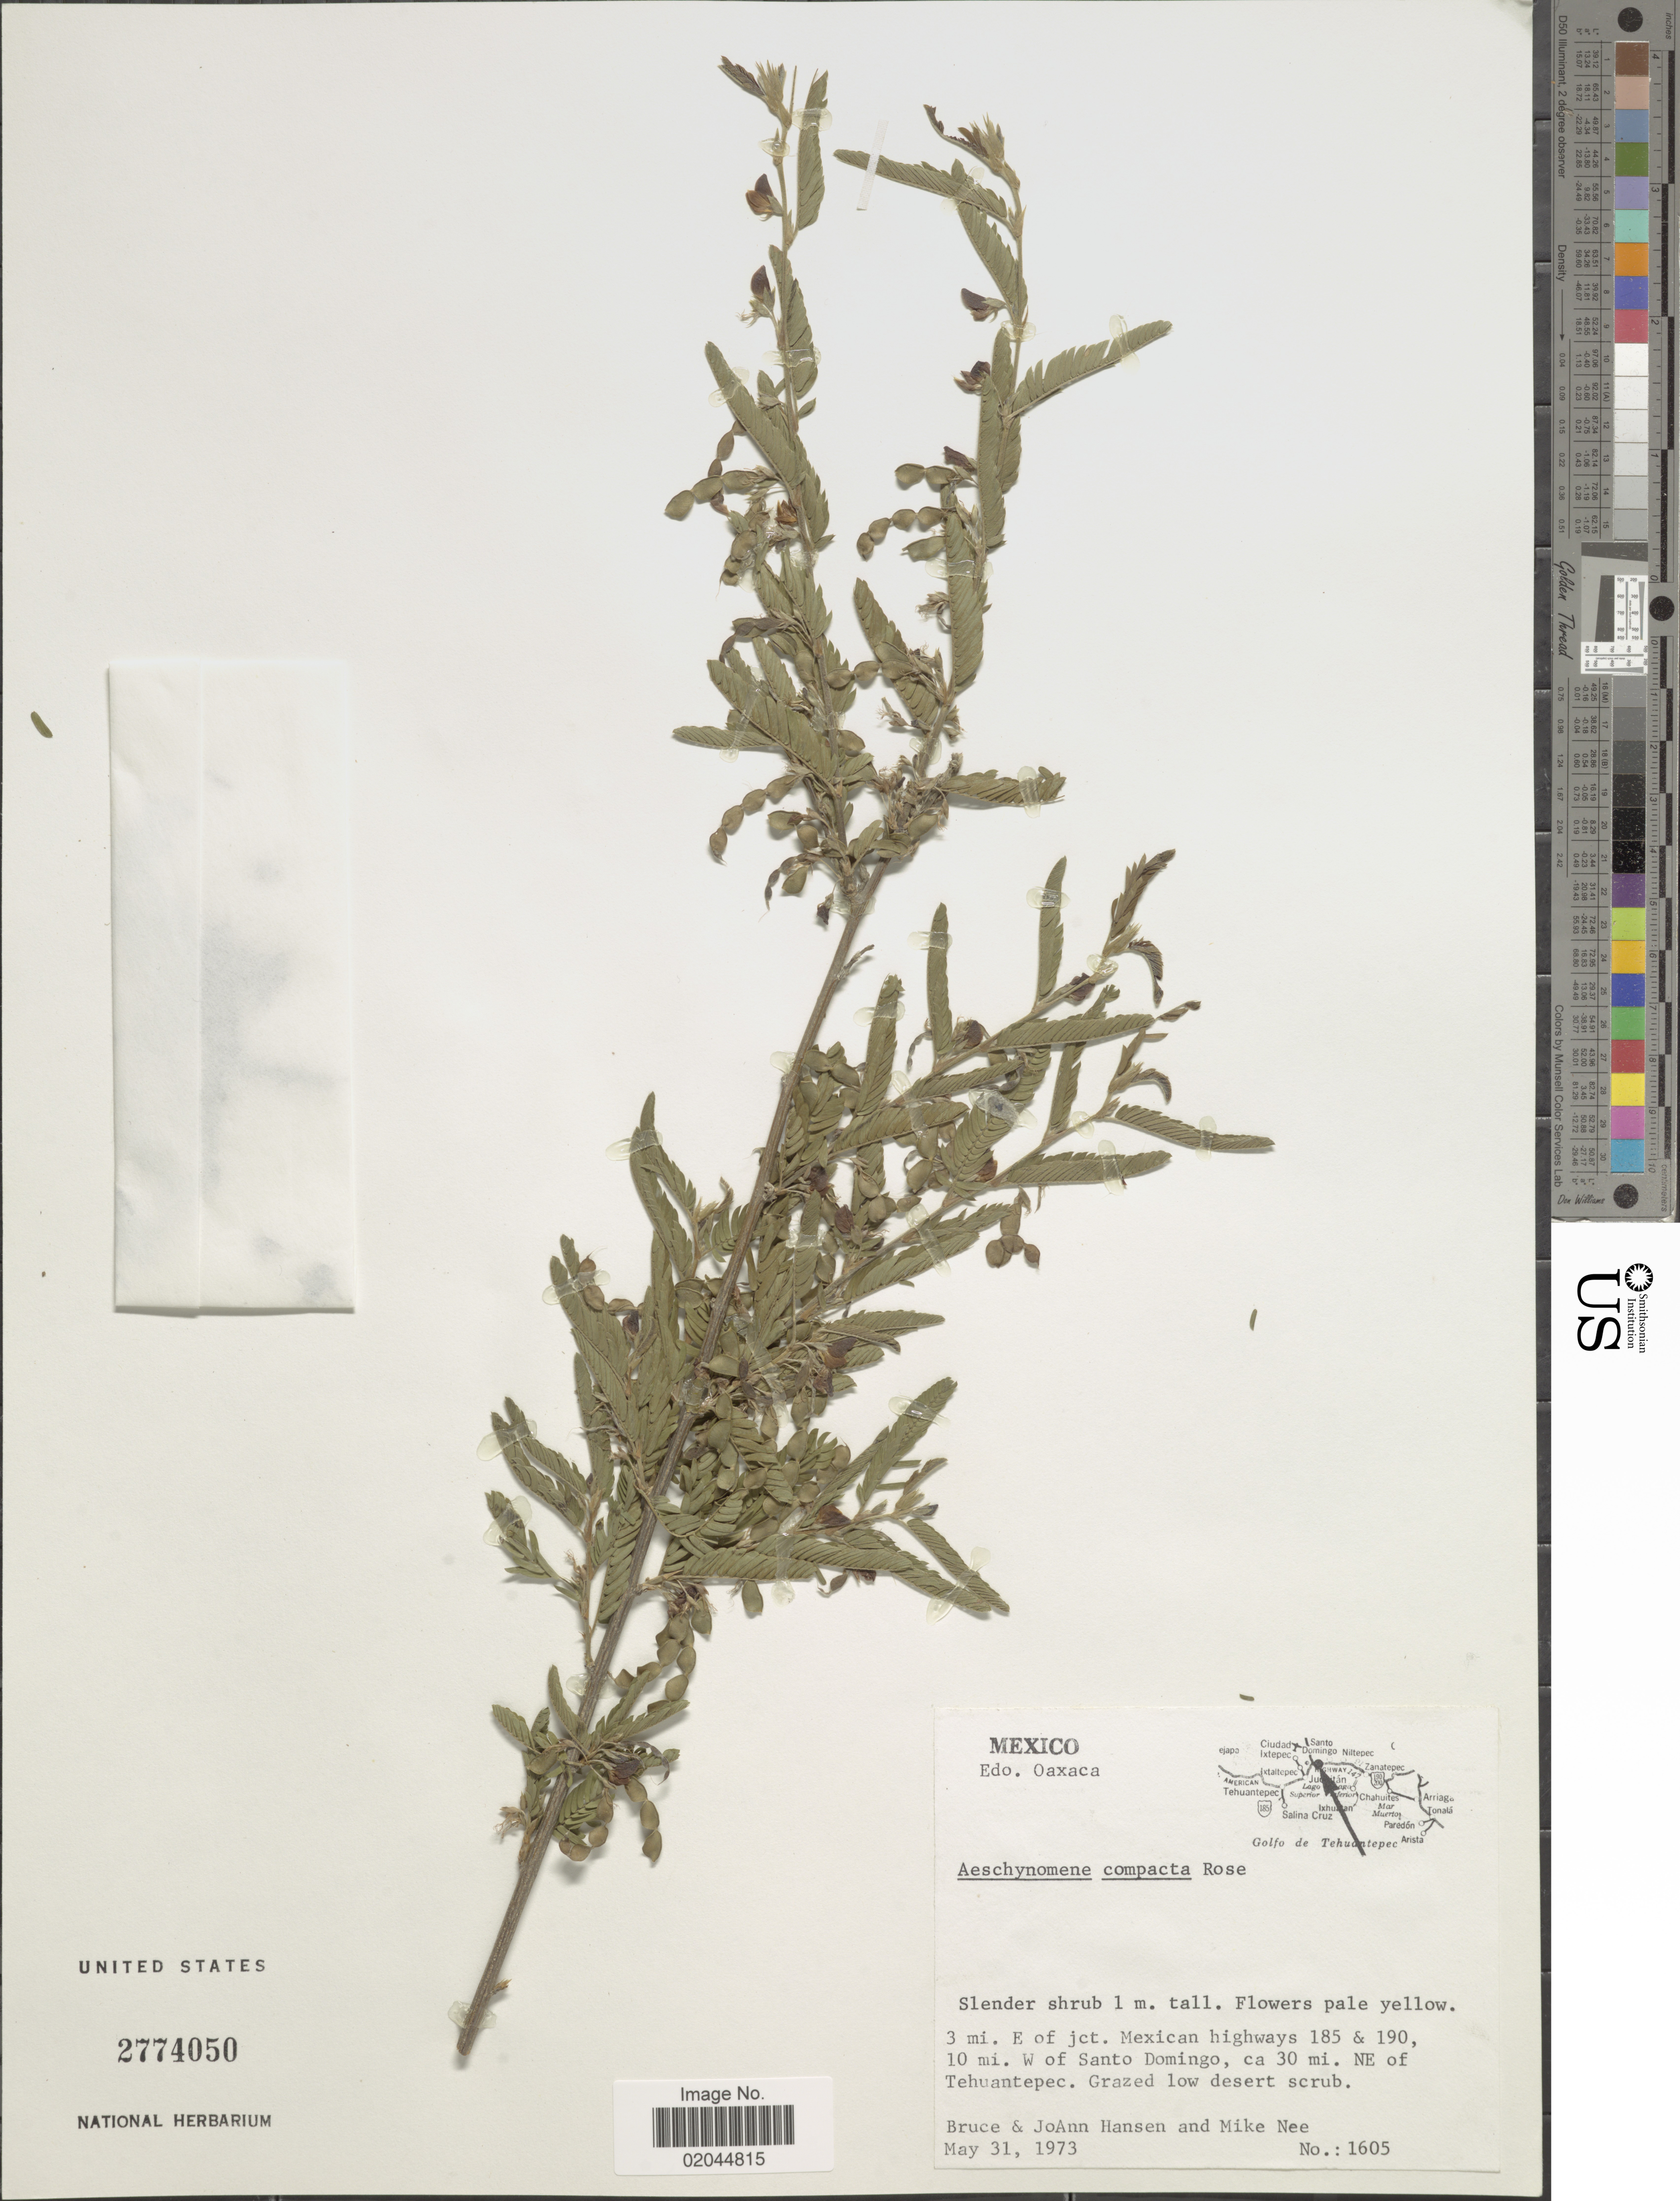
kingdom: Plantae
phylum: Tracheophyta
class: Magnoliopsida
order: Fabales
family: Fabaceae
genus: Aeschynomene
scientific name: Aeschynomene compacta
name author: Rose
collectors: Bruce, J. Hansen & M. Nee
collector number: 1605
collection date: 1973-05-13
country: Mexico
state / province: Oaxaca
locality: Edo. Oaxaca, 3 mi. E of jct. Mexican highways 185 & 190, 10 mi. W of Santo Domingo, 30 mi. NE of Tehuantepec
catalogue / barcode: US 2774050